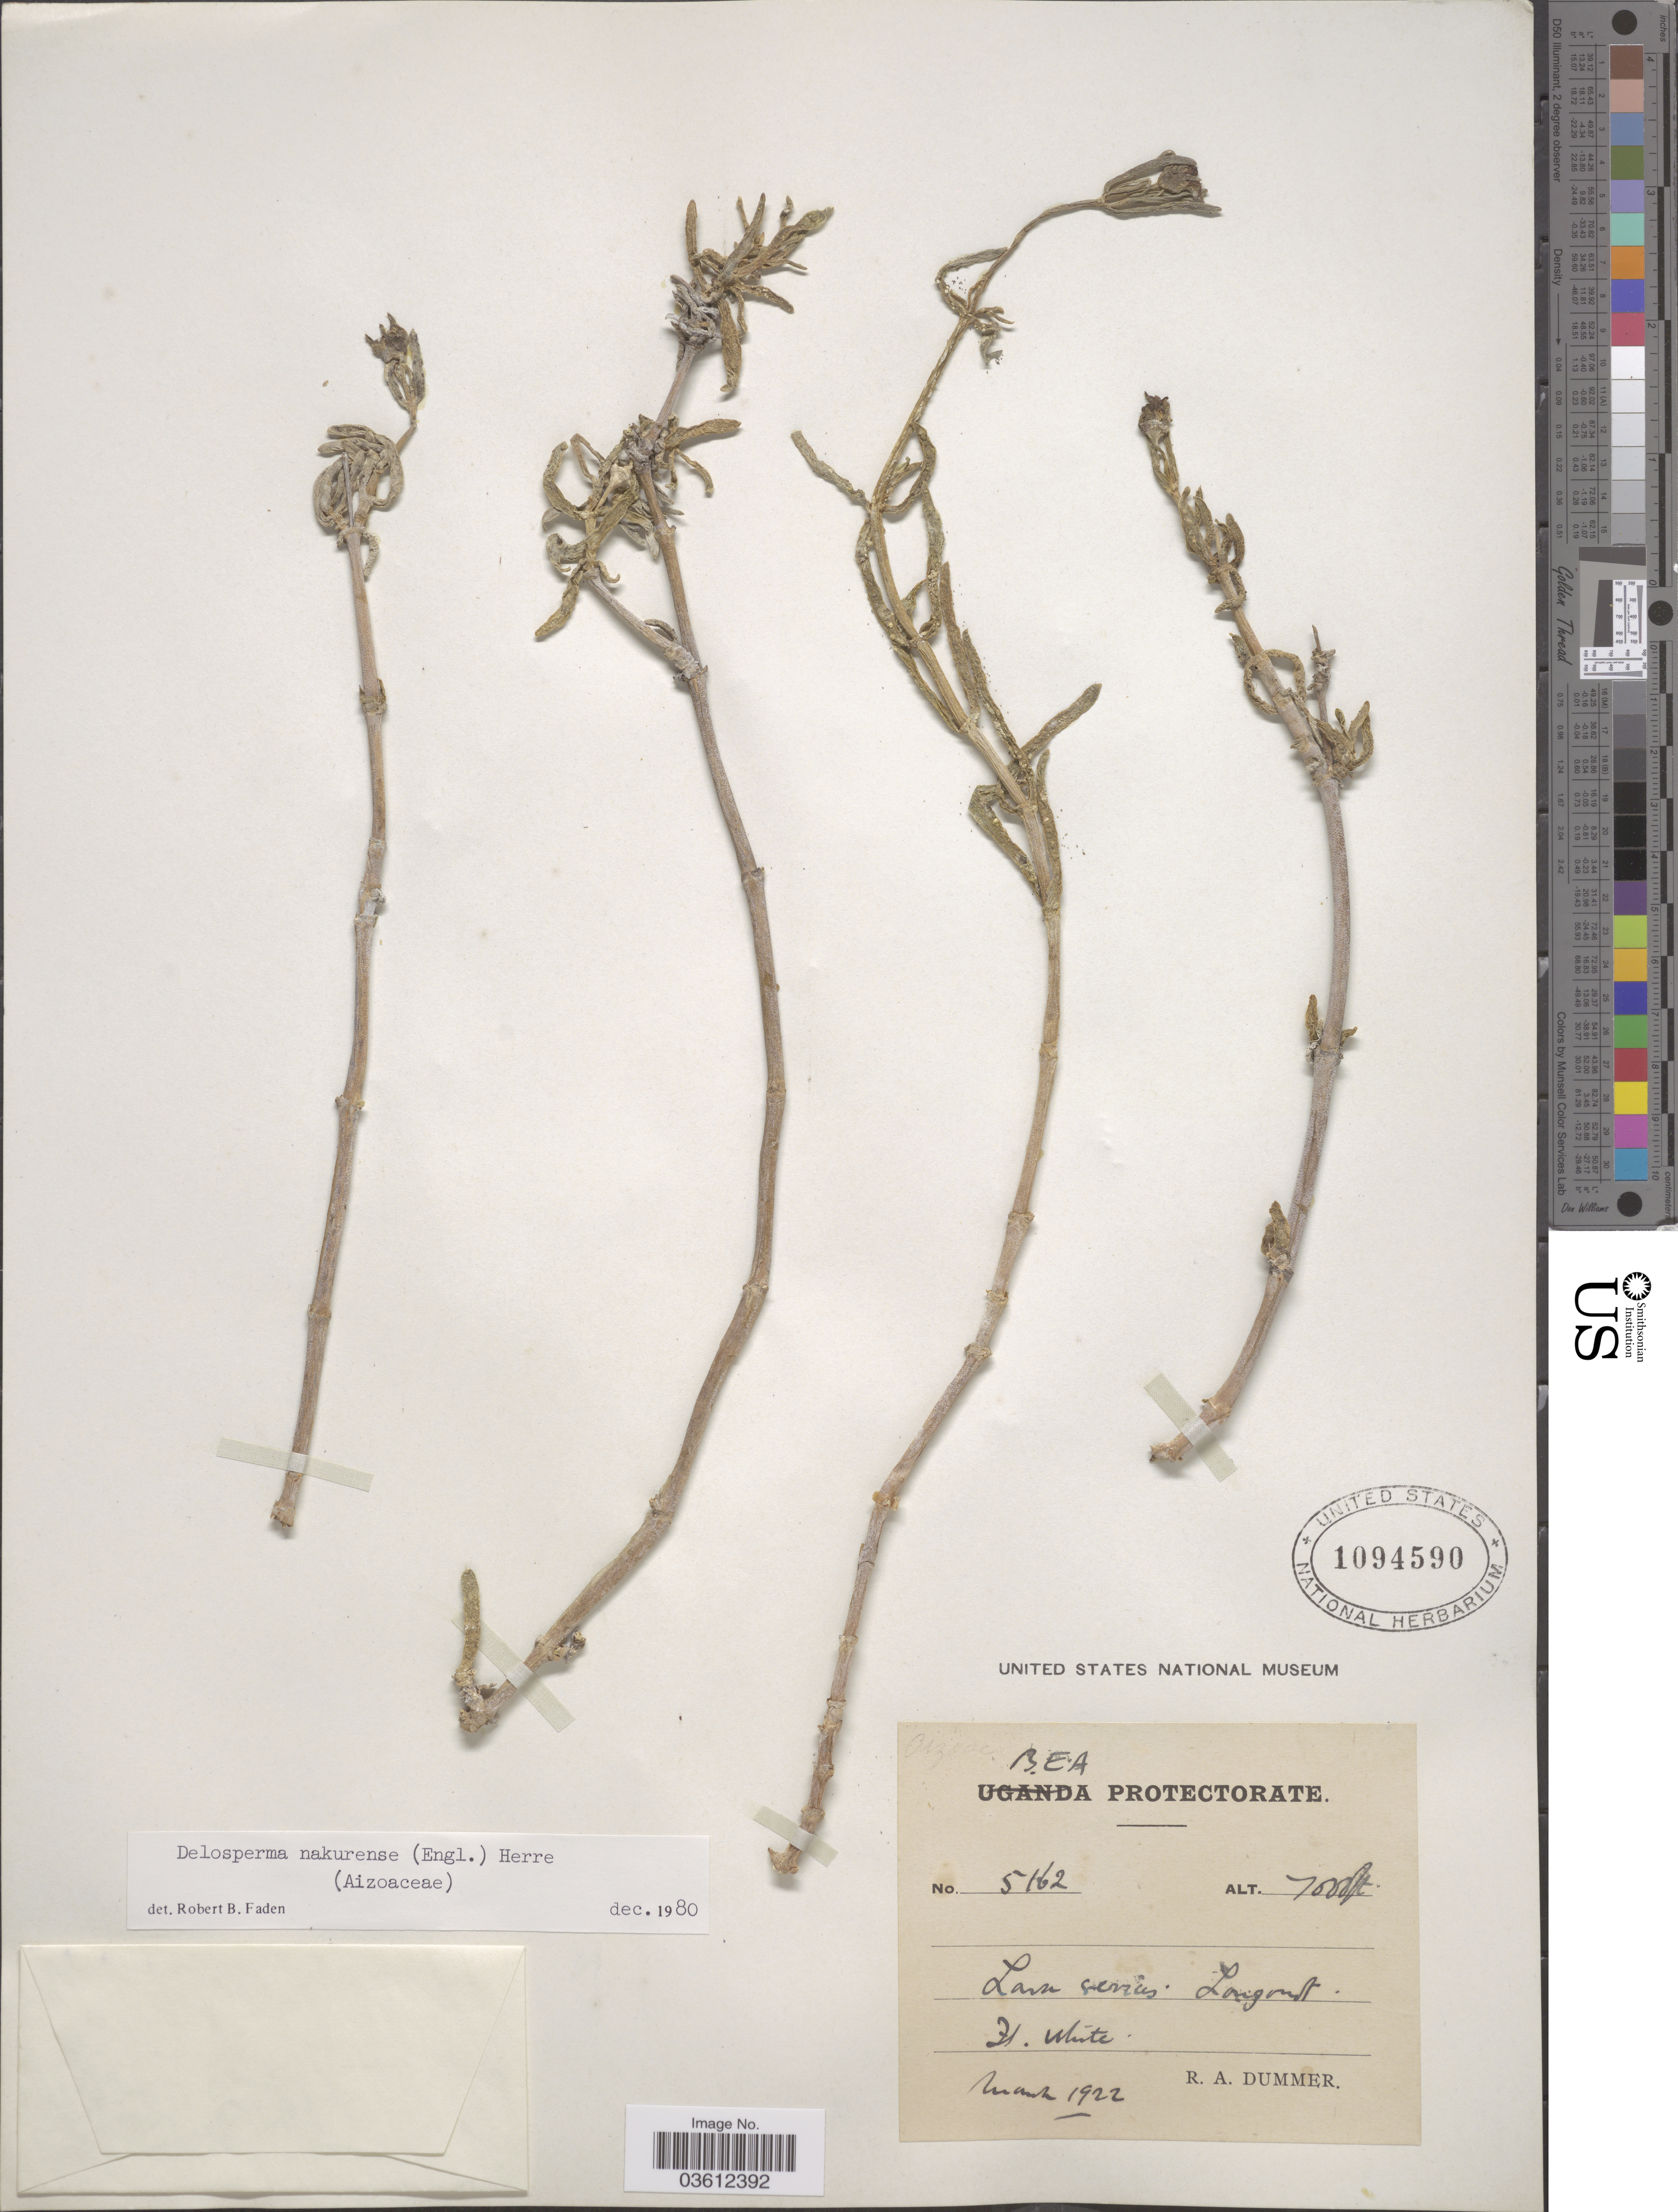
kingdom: Plantae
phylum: Tracheophyta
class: Magnoliopsida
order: Caryophyllales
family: Aizoaceae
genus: Delosperma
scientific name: Delosperma nakurense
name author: (Engl.) Herre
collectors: R. Dümmer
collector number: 5162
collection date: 1922-03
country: Kenya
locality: B.E.A. Protectorate. Lava [interpreted] sevics [interpreted]. Longonot.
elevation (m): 2134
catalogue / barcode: US 1094590